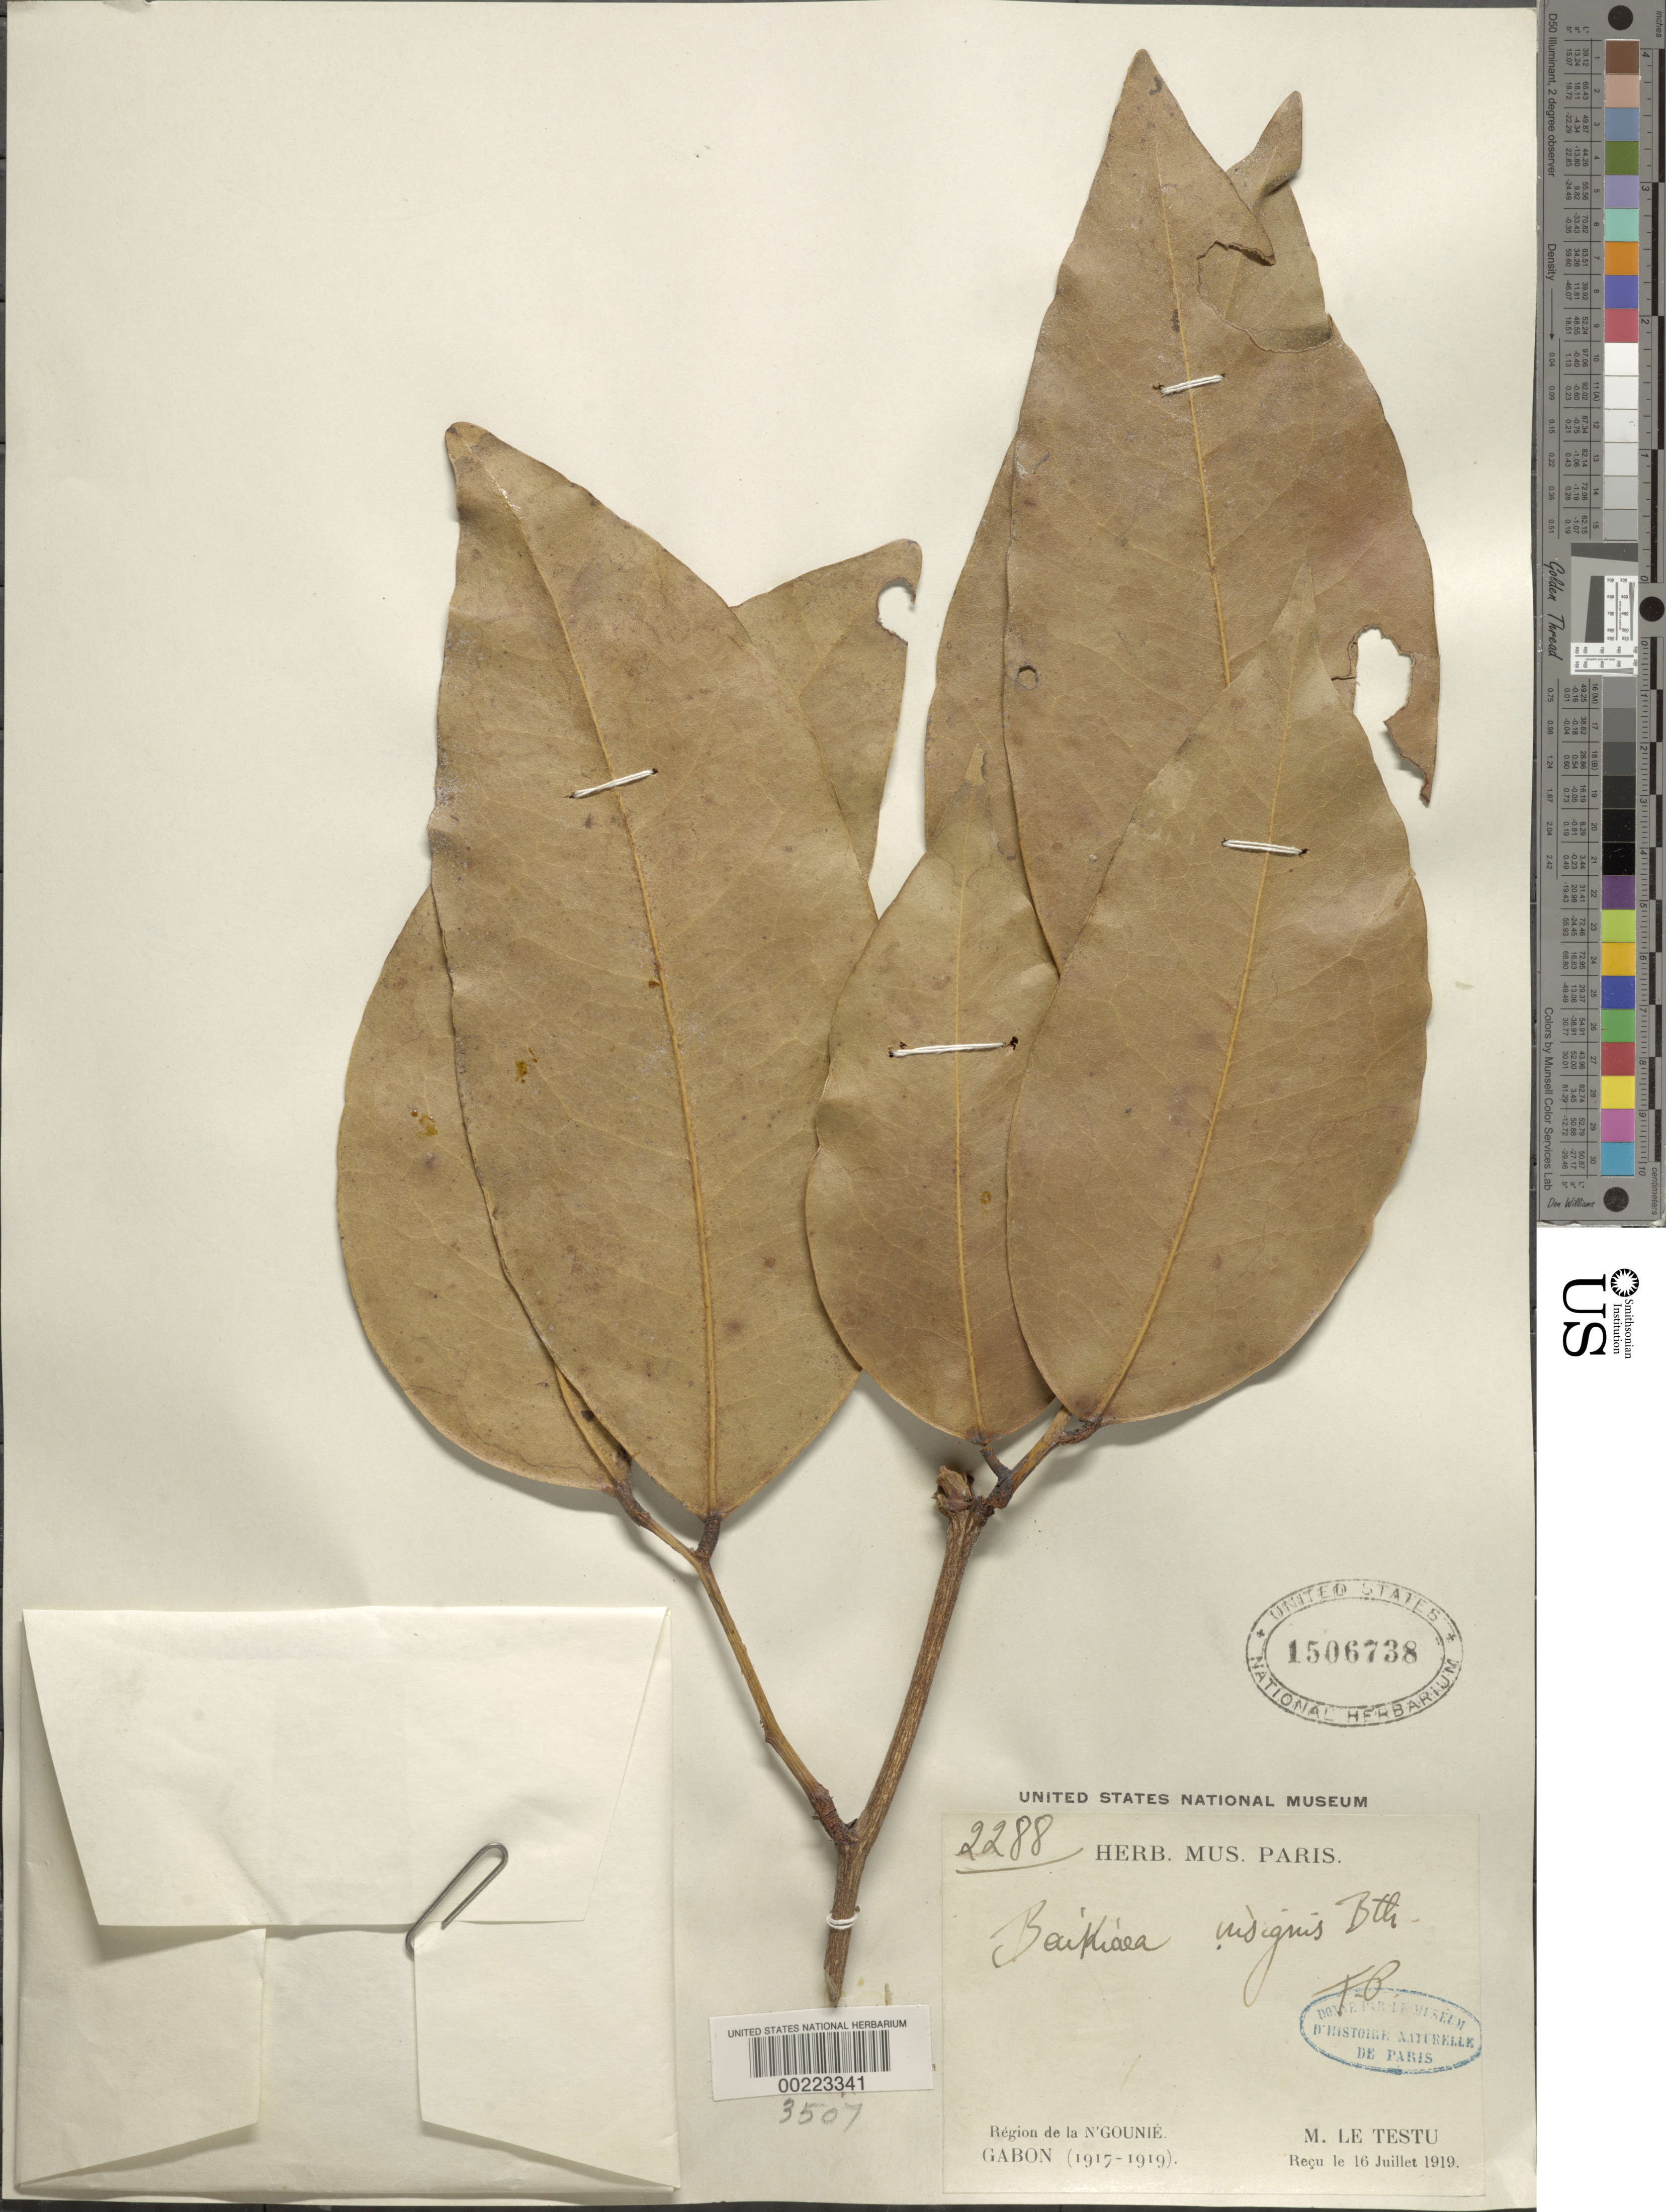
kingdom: Plantae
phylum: Tracheophyta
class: Magnoliopsida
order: Fabales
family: Fabaceae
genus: Baikiaea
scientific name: Baikiaea insignis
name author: Benth.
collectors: G. Le Testu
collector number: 2288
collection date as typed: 16 Jul 1919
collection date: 1919-07-16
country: Gabon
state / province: Ngounié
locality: N'gounie region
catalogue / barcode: US 1506738